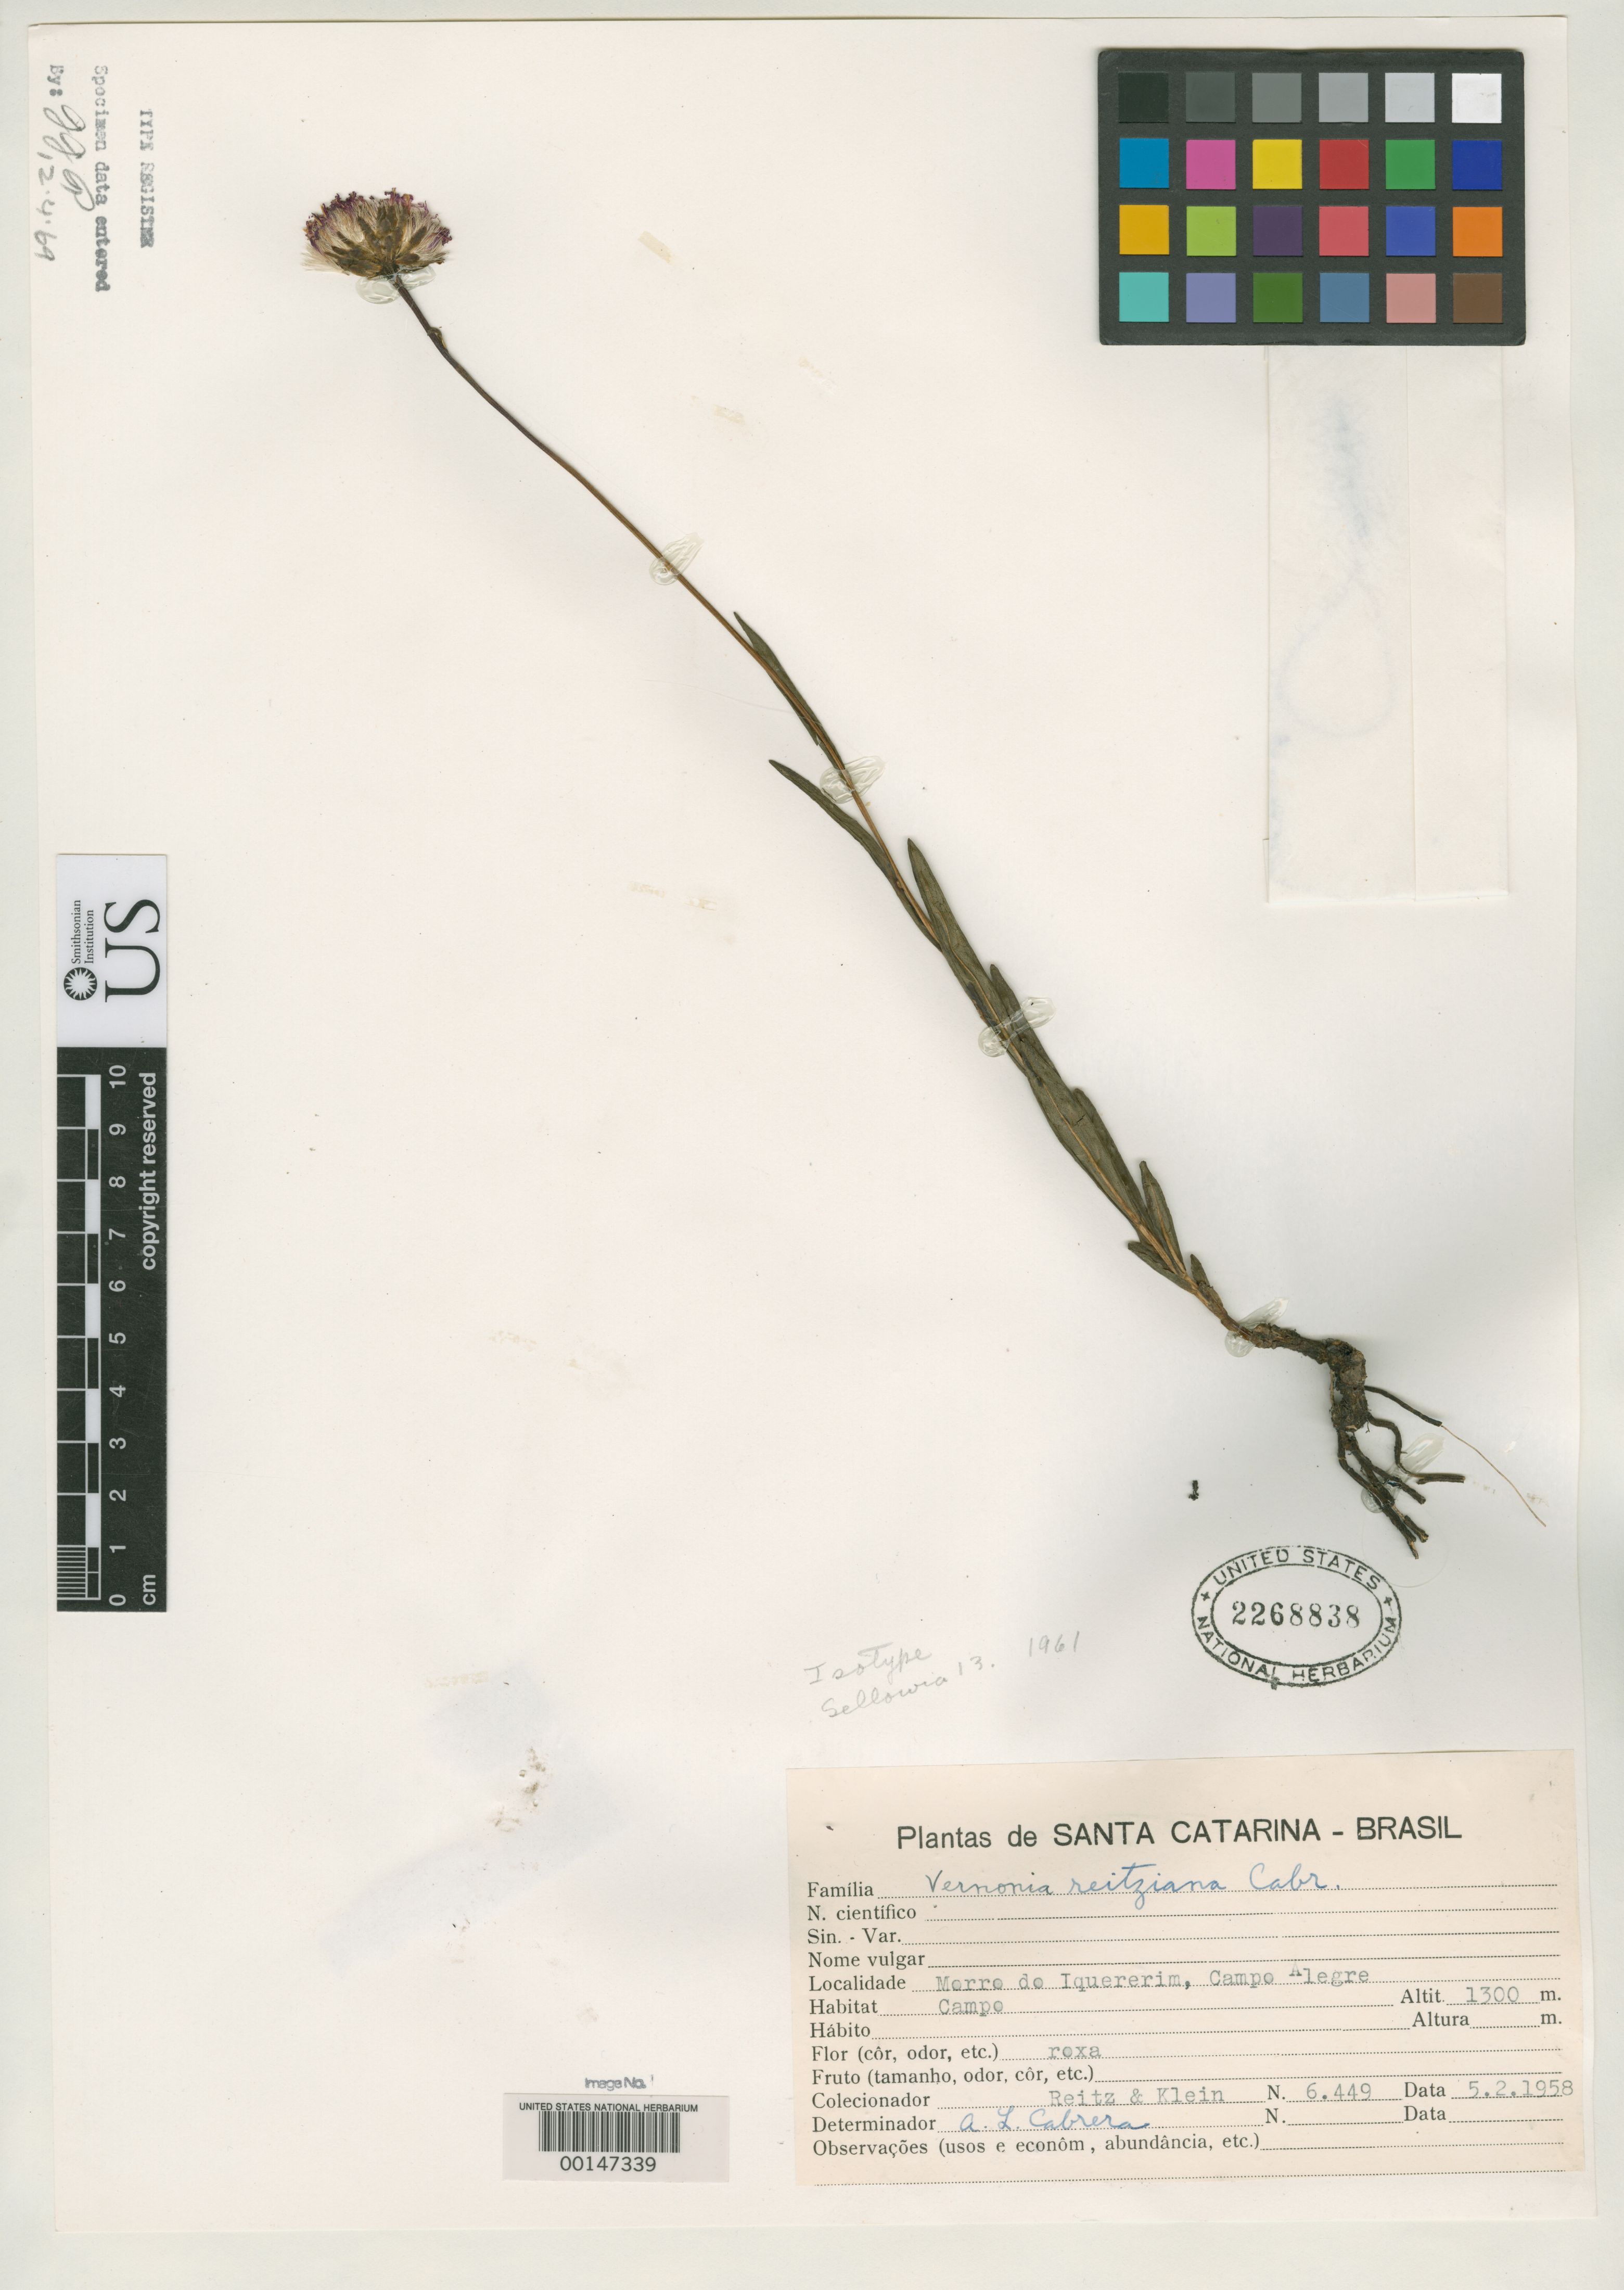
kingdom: Plantae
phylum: Tracheophyta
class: Magnoliopsida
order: Asterales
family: Asteraceae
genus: Vernonia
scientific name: Vernonia reitziana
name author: Cabrera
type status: Isotype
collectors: R. Reitz & R. M. Klein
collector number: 6449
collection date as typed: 05 May 1958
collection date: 1958-05-05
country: Brazil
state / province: Santa Catarina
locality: Morro de Iquererim; Campo Alegre.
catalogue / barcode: US 2268838